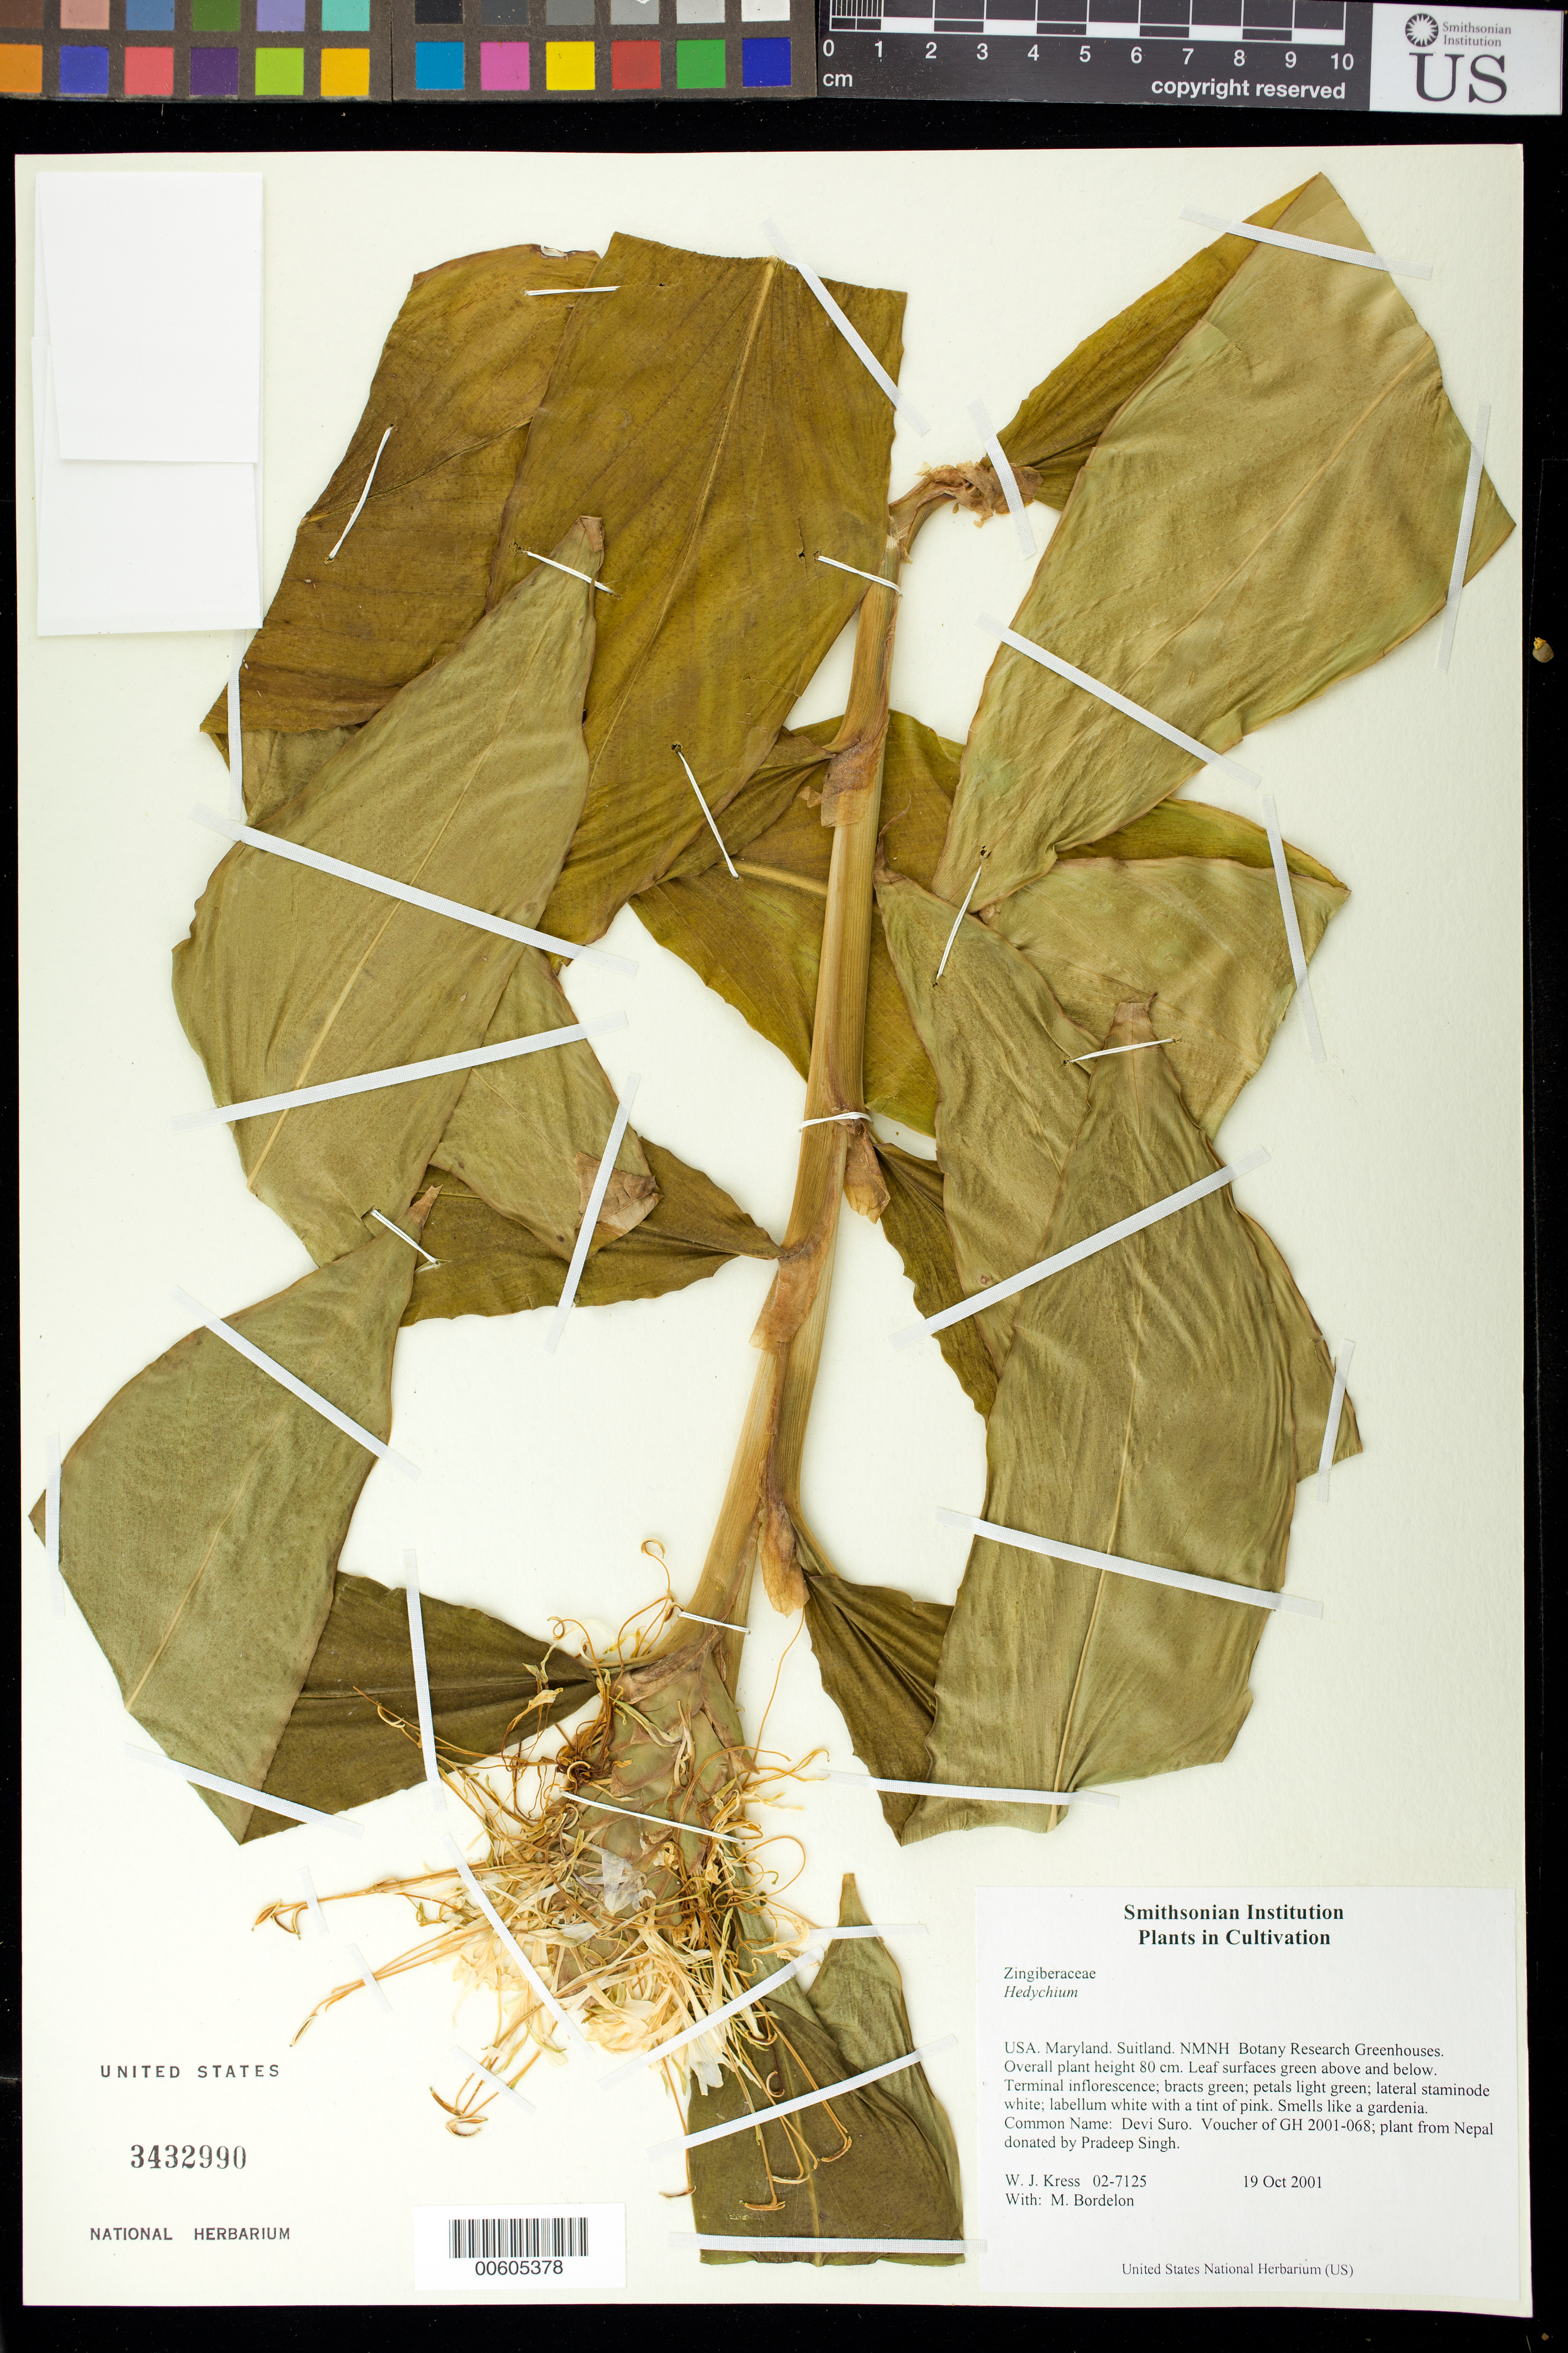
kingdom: Plantae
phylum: Tracheophyta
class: Liliopsida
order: Zingiberales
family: Zingiberaceae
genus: Hedychium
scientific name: Hedychium sp.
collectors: W. J. Kress & M. Bordelon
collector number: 02-7125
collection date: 2001-10-19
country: United States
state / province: Maryland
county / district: Prince George's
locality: NMNH Botany Research Greenhouses. Suitland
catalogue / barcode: US 3432990